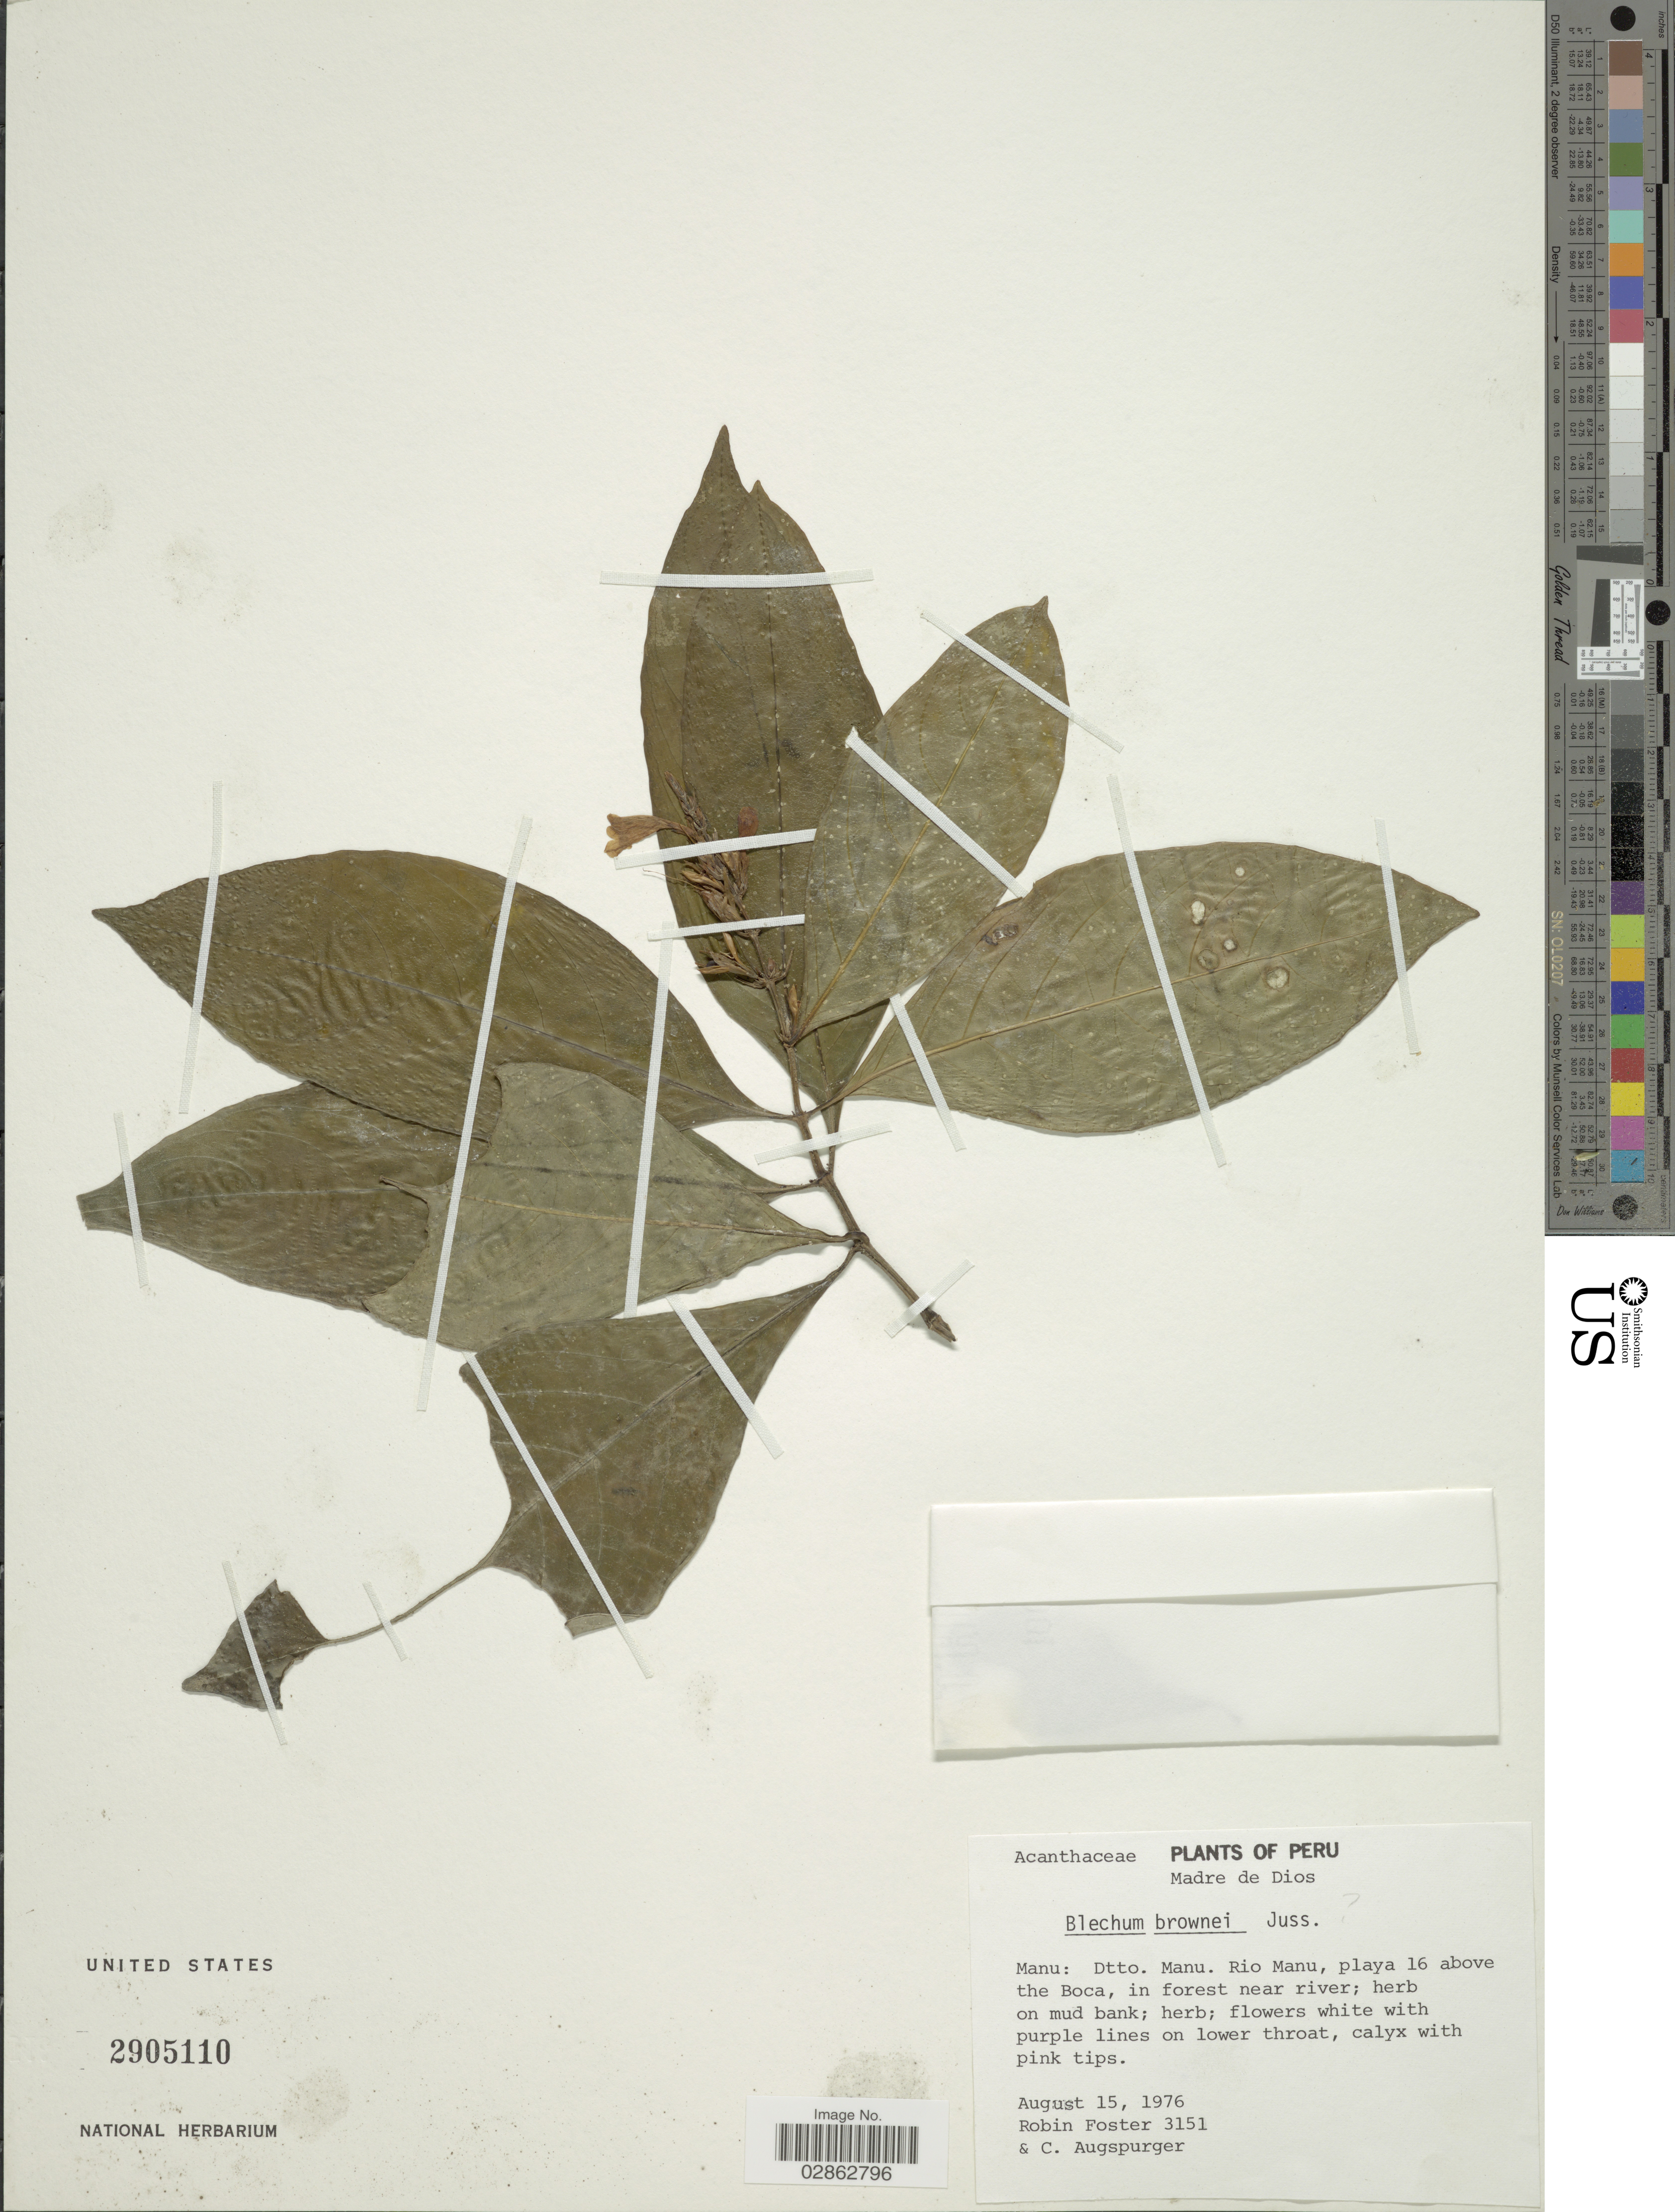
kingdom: Plantae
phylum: Tracheophyta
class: Magnoliopsida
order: Lamiales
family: Acanthaceae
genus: Ruellia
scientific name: Ruellia sp.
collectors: R. B. Foster & C. Augspurger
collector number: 3151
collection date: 1976-08-15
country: Peru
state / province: Madre de Dios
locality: Manu: Dtto. Manu. Rio Manu, playa 16 above the Boca, in forest near river.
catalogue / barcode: US 2905110